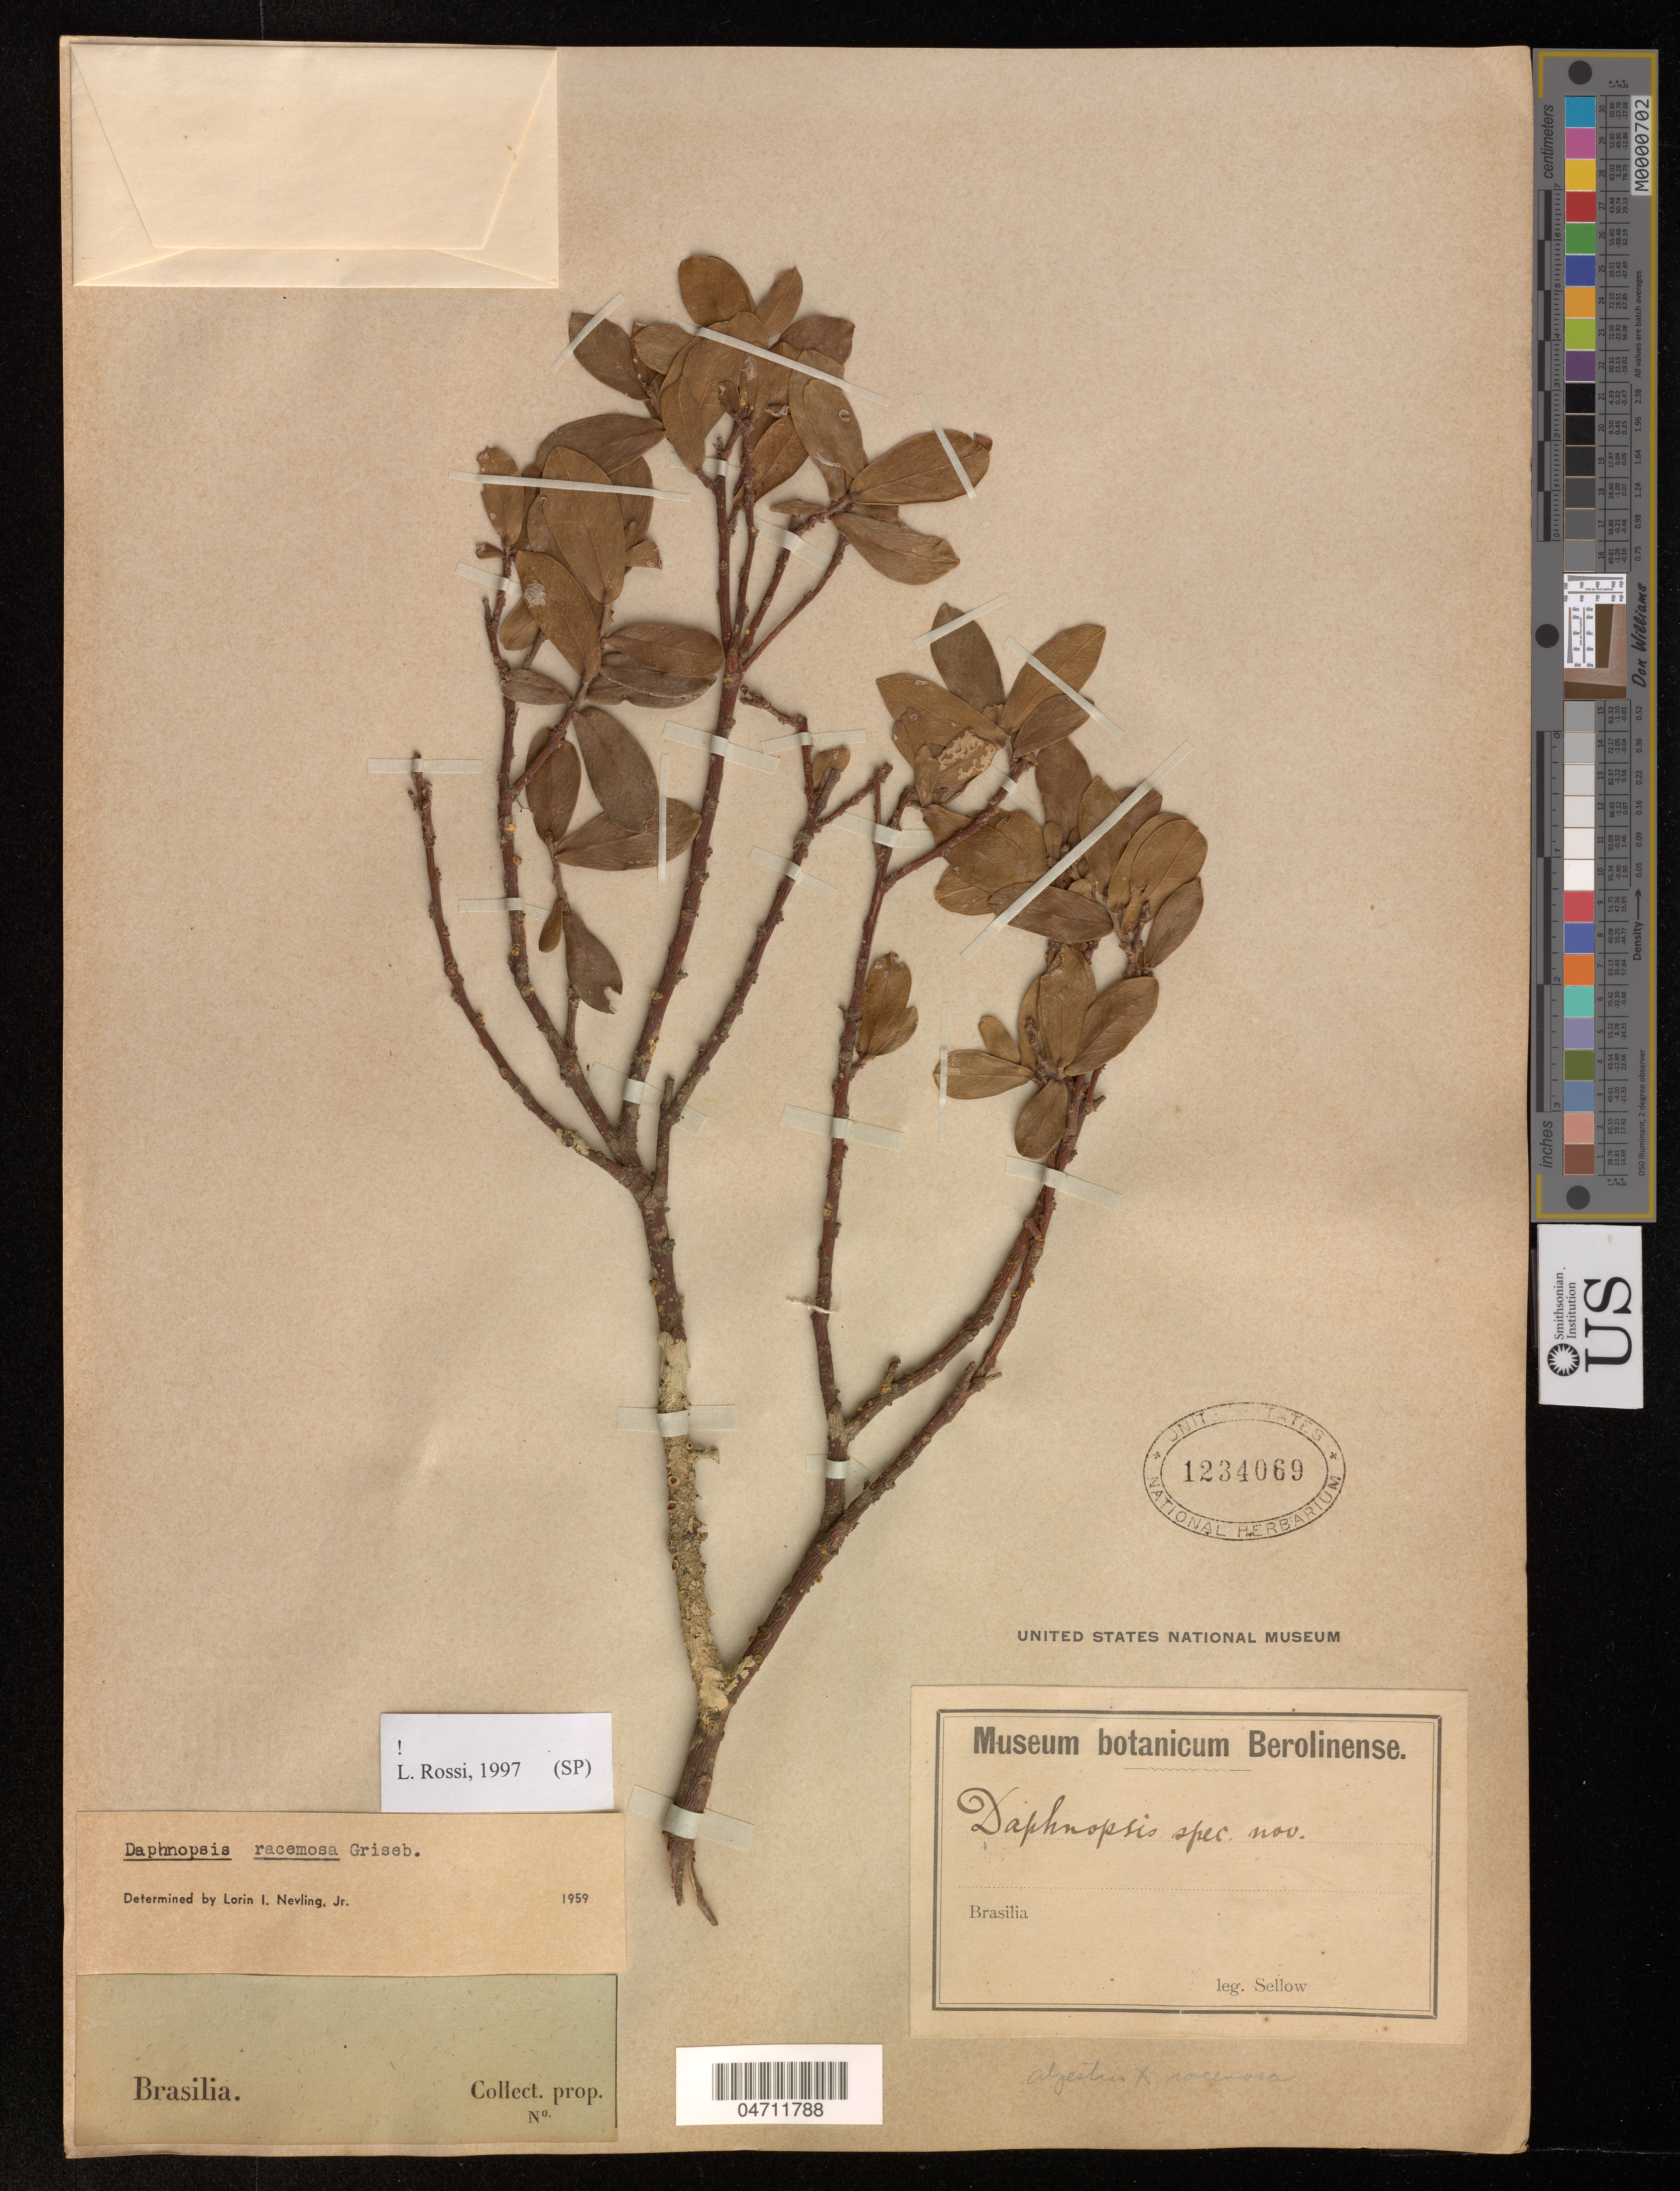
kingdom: Plantae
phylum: Tracheophyta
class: Magnoliopsida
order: Malvales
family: Thymelaeaceae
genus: Daphnopsis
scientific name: Daphnopsis racemosa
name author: Griseb.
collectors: F. Sellow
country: Brazil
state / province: Minas Gerais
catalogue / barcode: US 1234069